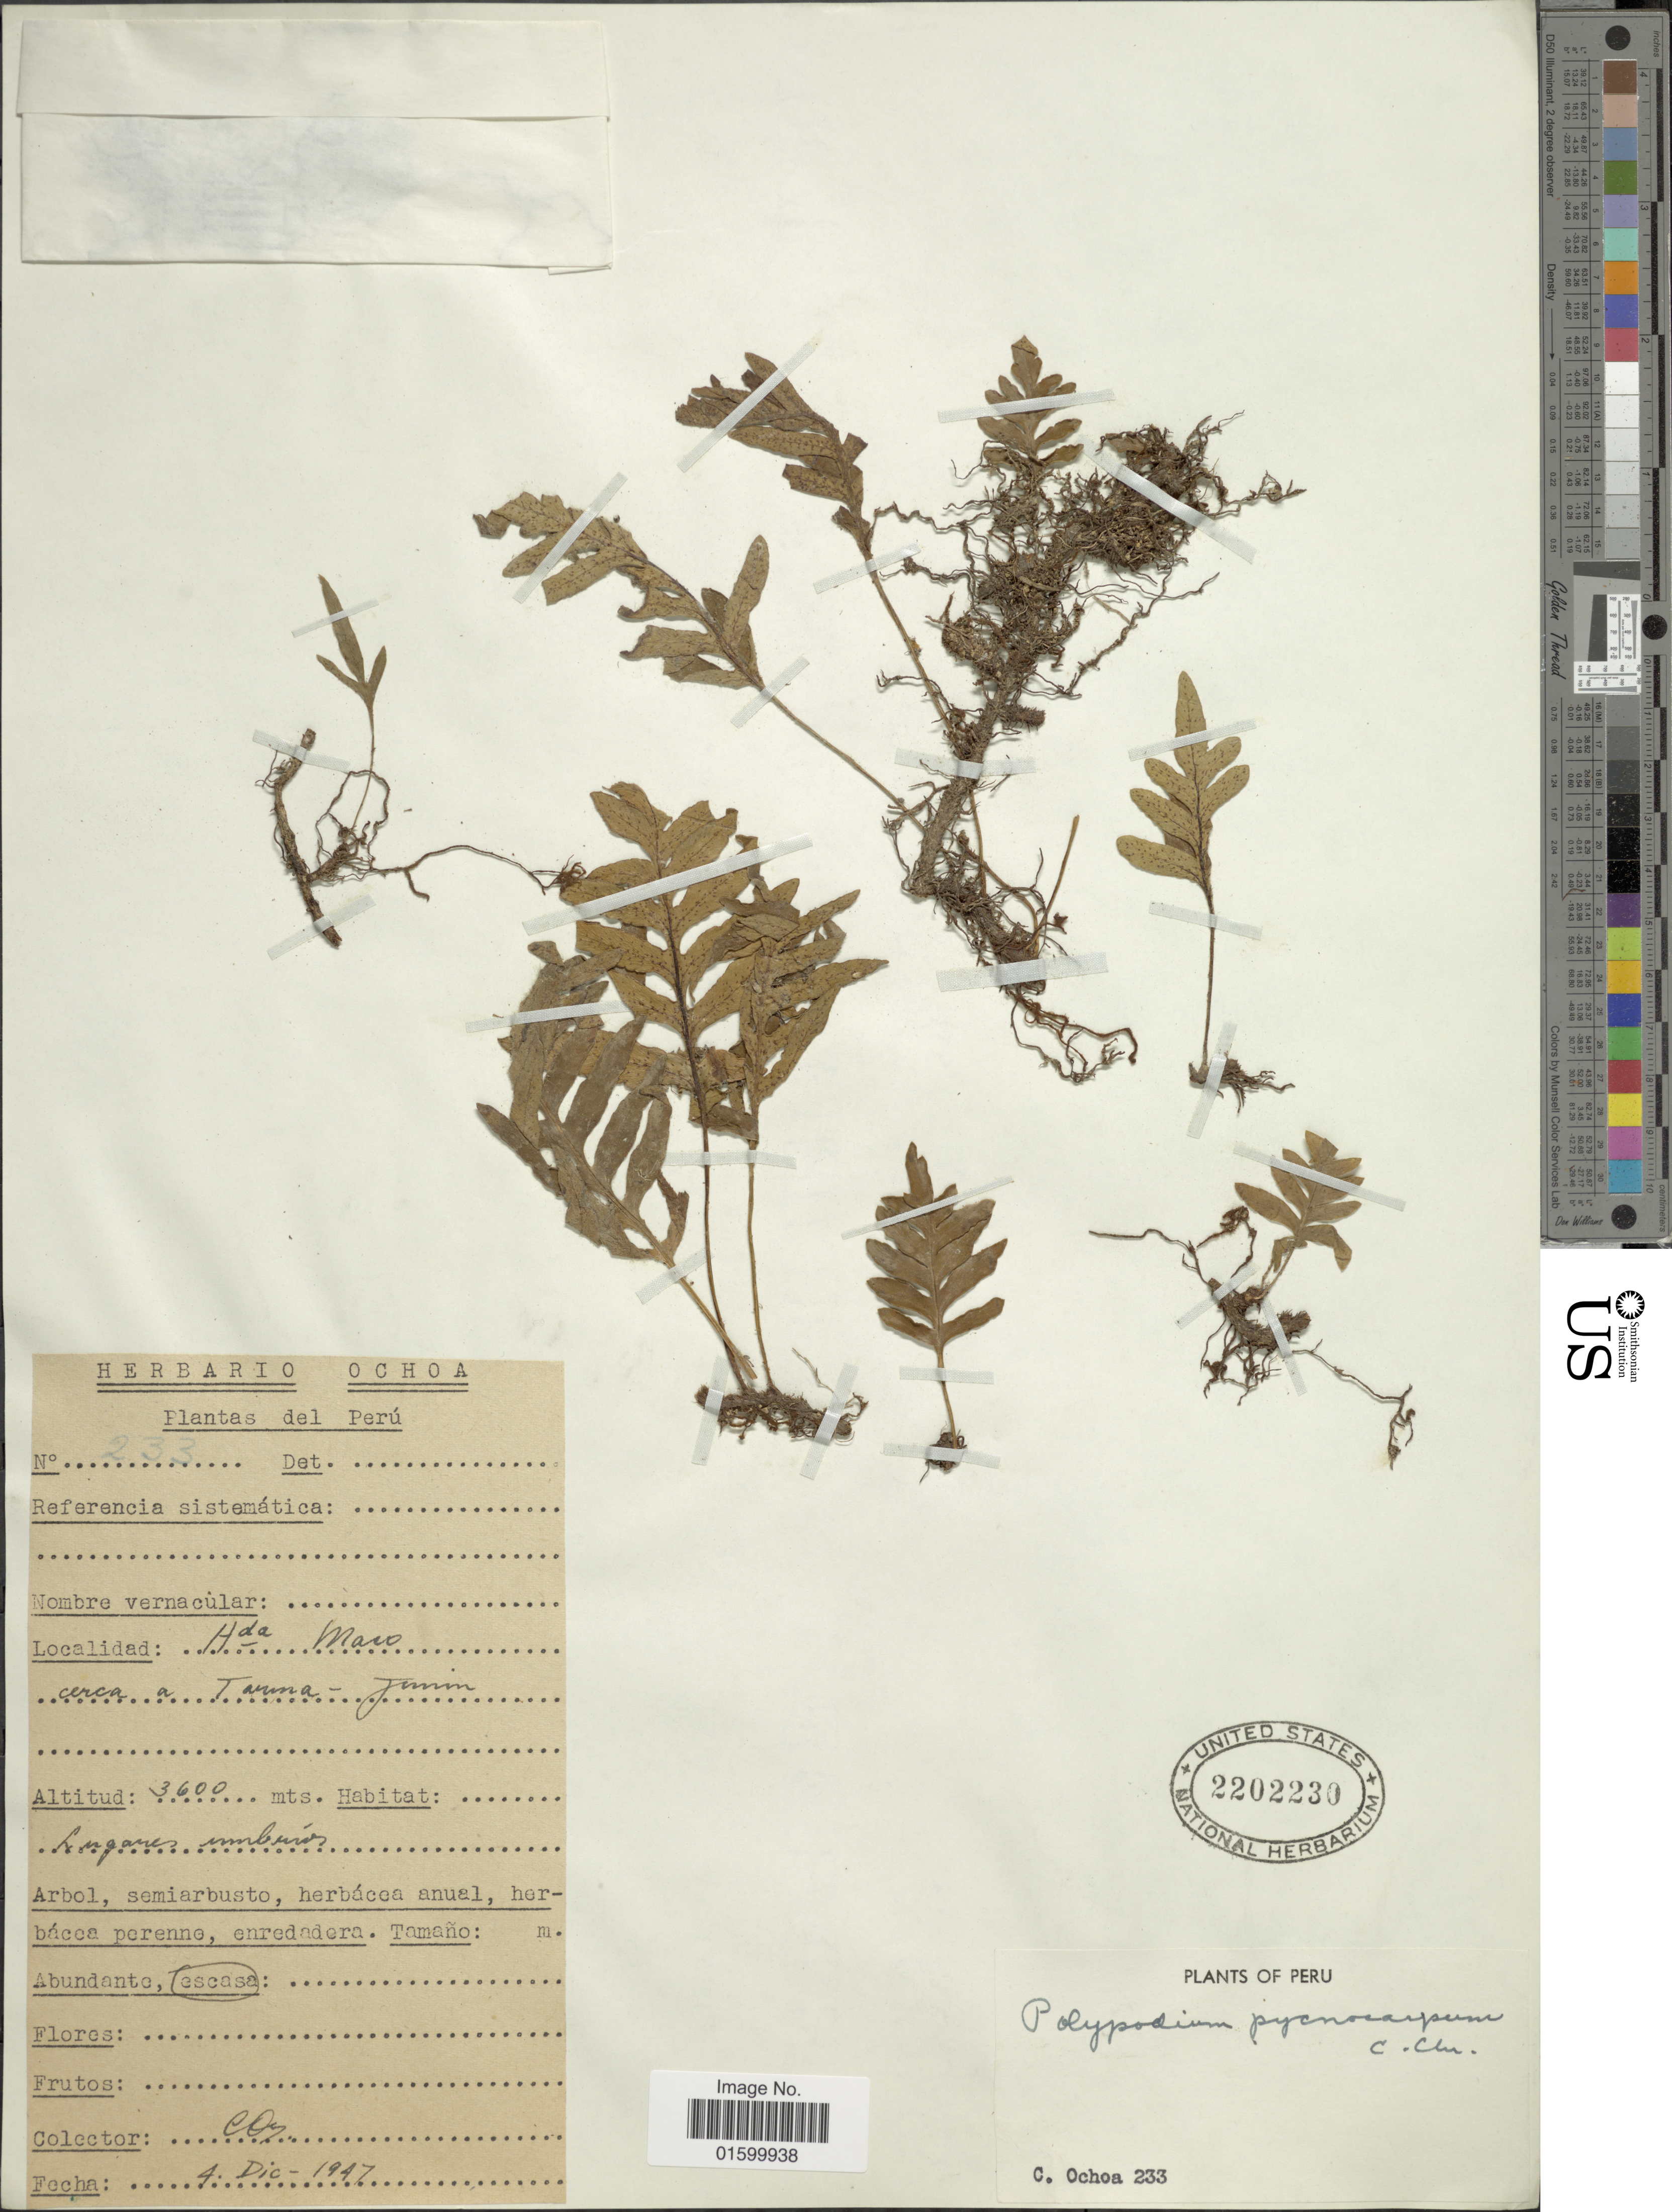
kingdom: Plantae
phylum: Tracheophyta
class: Polypodiopsida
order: Polypodiales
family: Polypodiaceae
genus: Pleopeltis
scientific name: Pleopeltis pycnocarpa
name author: (C. Chr.) A.R. Sm.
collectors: C. Ochoa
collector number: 233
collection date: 1947-12-04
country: Peru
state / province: Junín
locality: Hda Maco, cerca a Tauma-Junin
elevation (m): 3600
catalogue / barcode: US 2202230